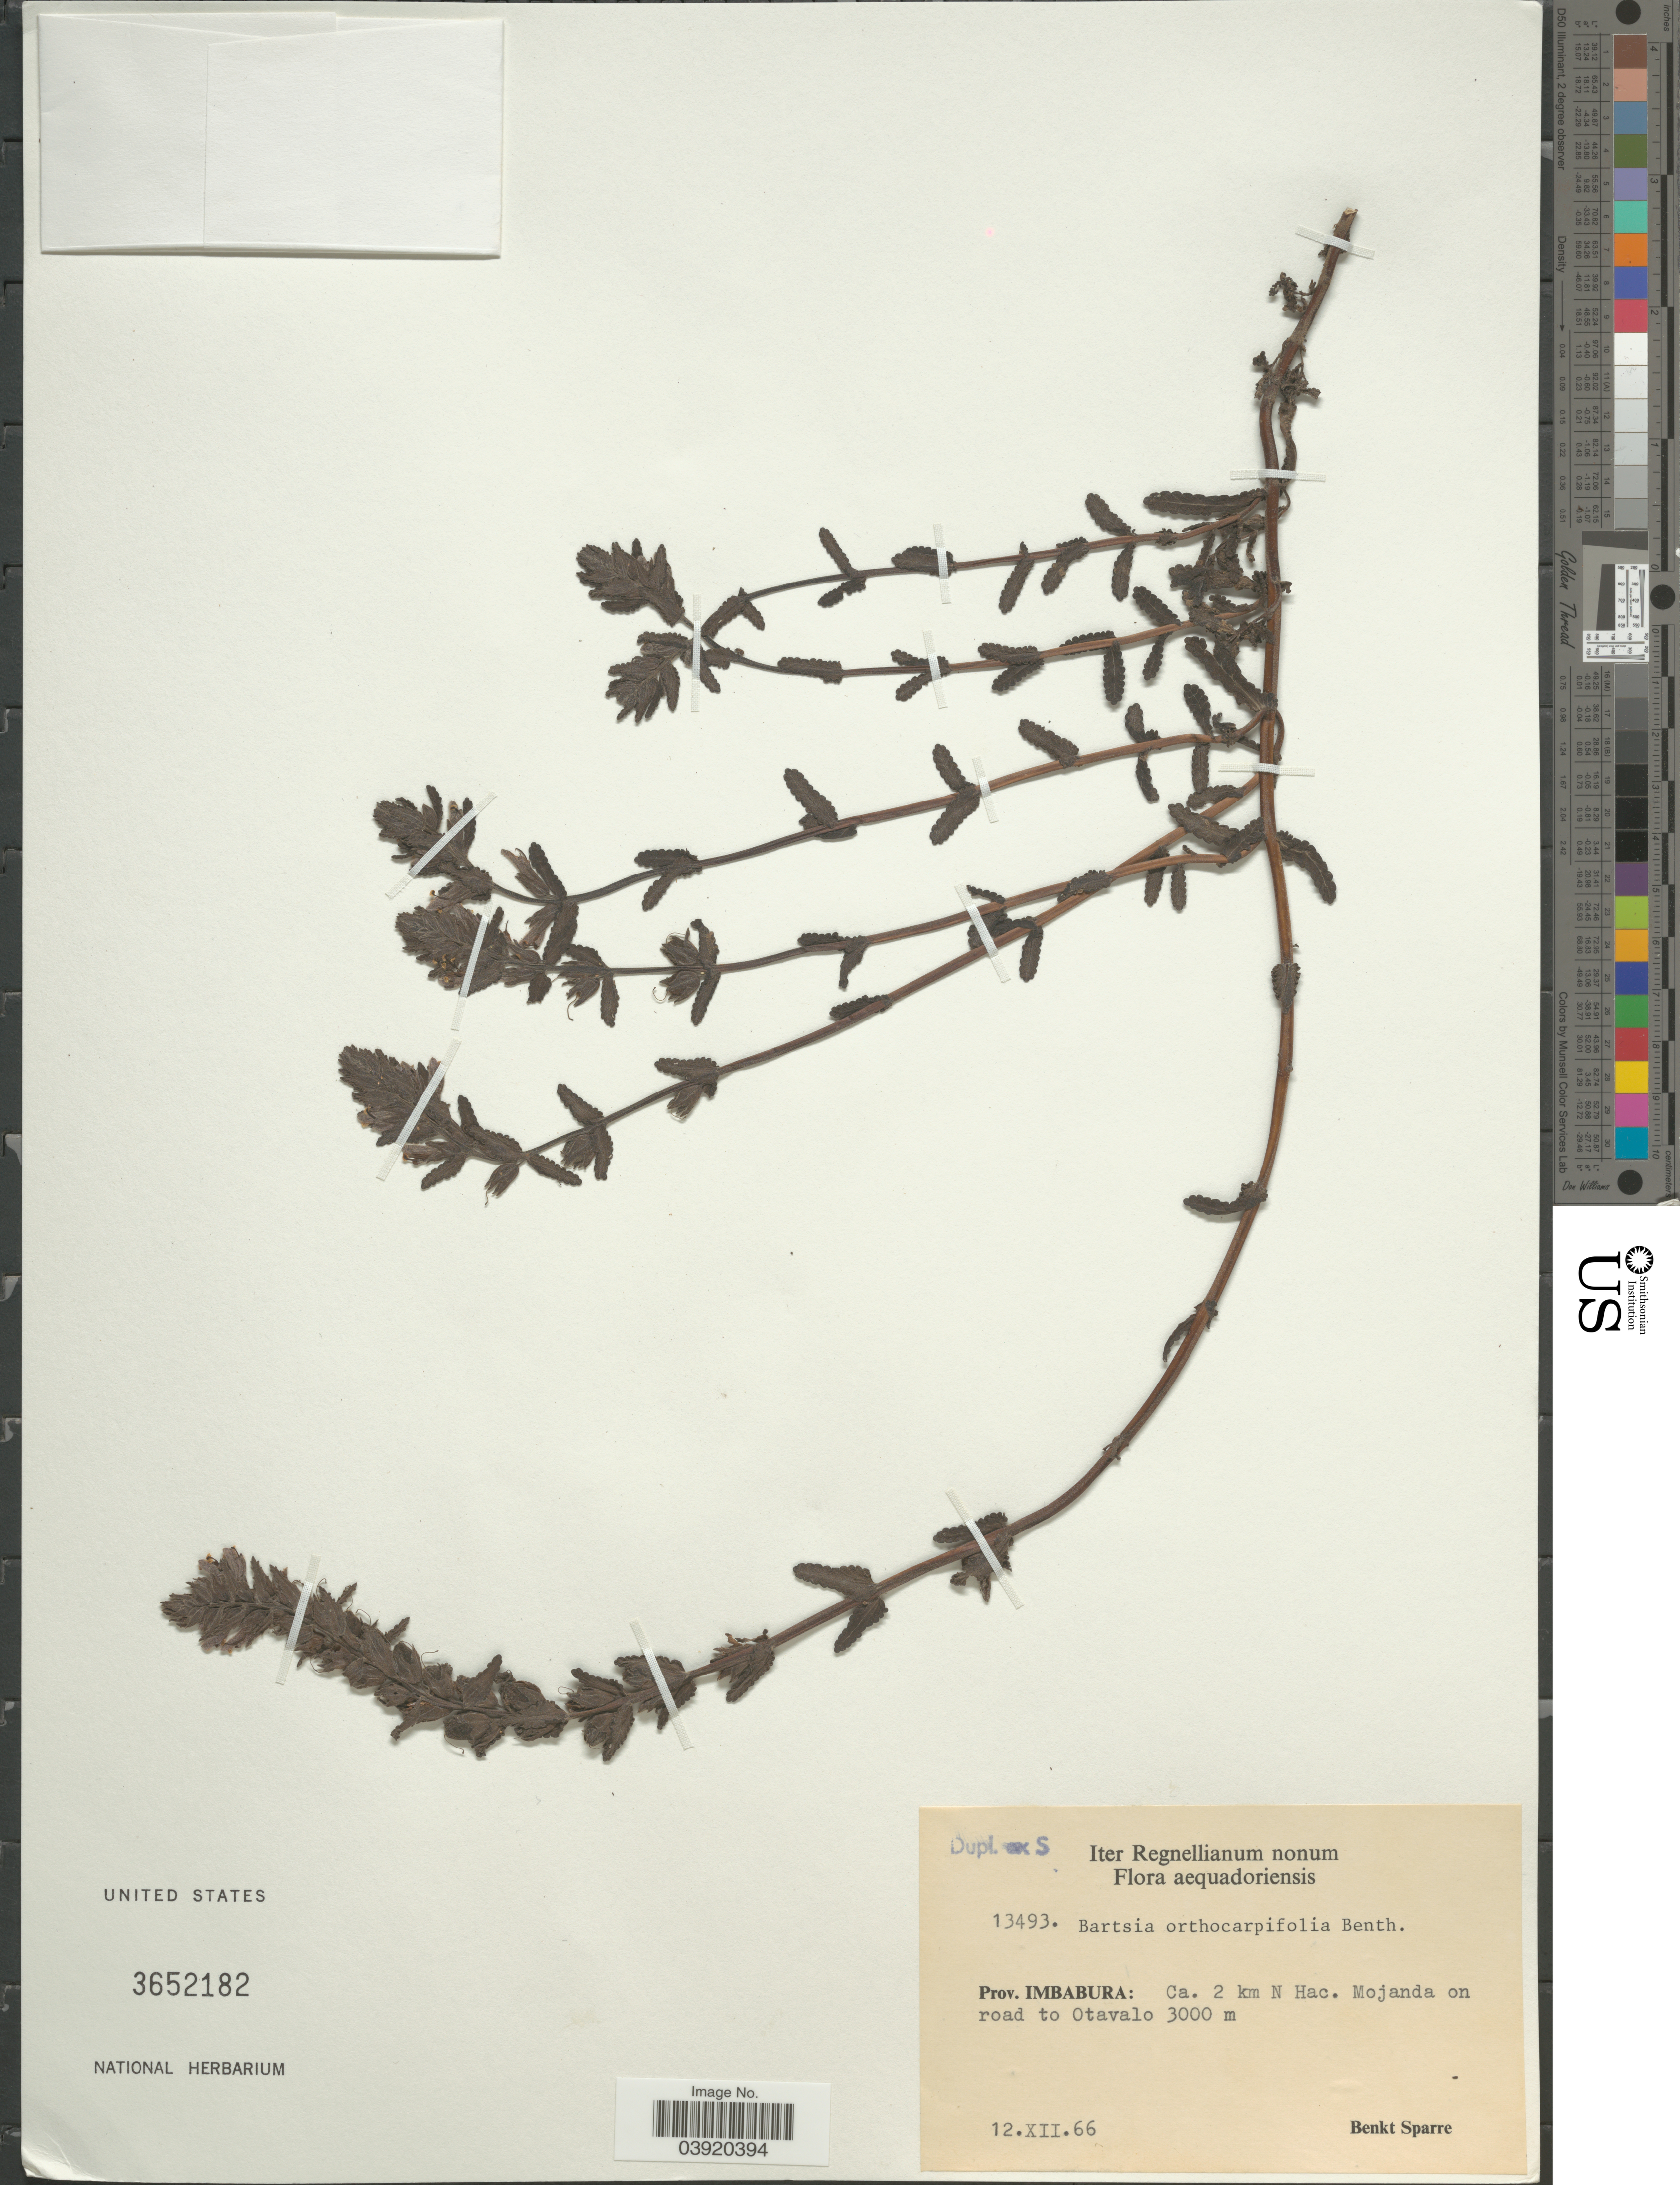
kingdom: Plantae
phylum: Tracheophyta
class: Magnoliopsida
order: Lamiales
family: Orobanchaceae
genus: Bartsia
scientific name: Bartsia orthocarpiflora subsp. orthocarpiflora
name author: Benth.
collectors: B. Sparre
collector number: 13493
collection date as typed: Transcribed d/m/y: 12/12/66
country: Ecuador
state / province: Imbabura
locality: Ca. 2 km N Hac. Mojanda on road to Otavalo.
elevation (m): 3000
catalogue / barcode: US 3652182